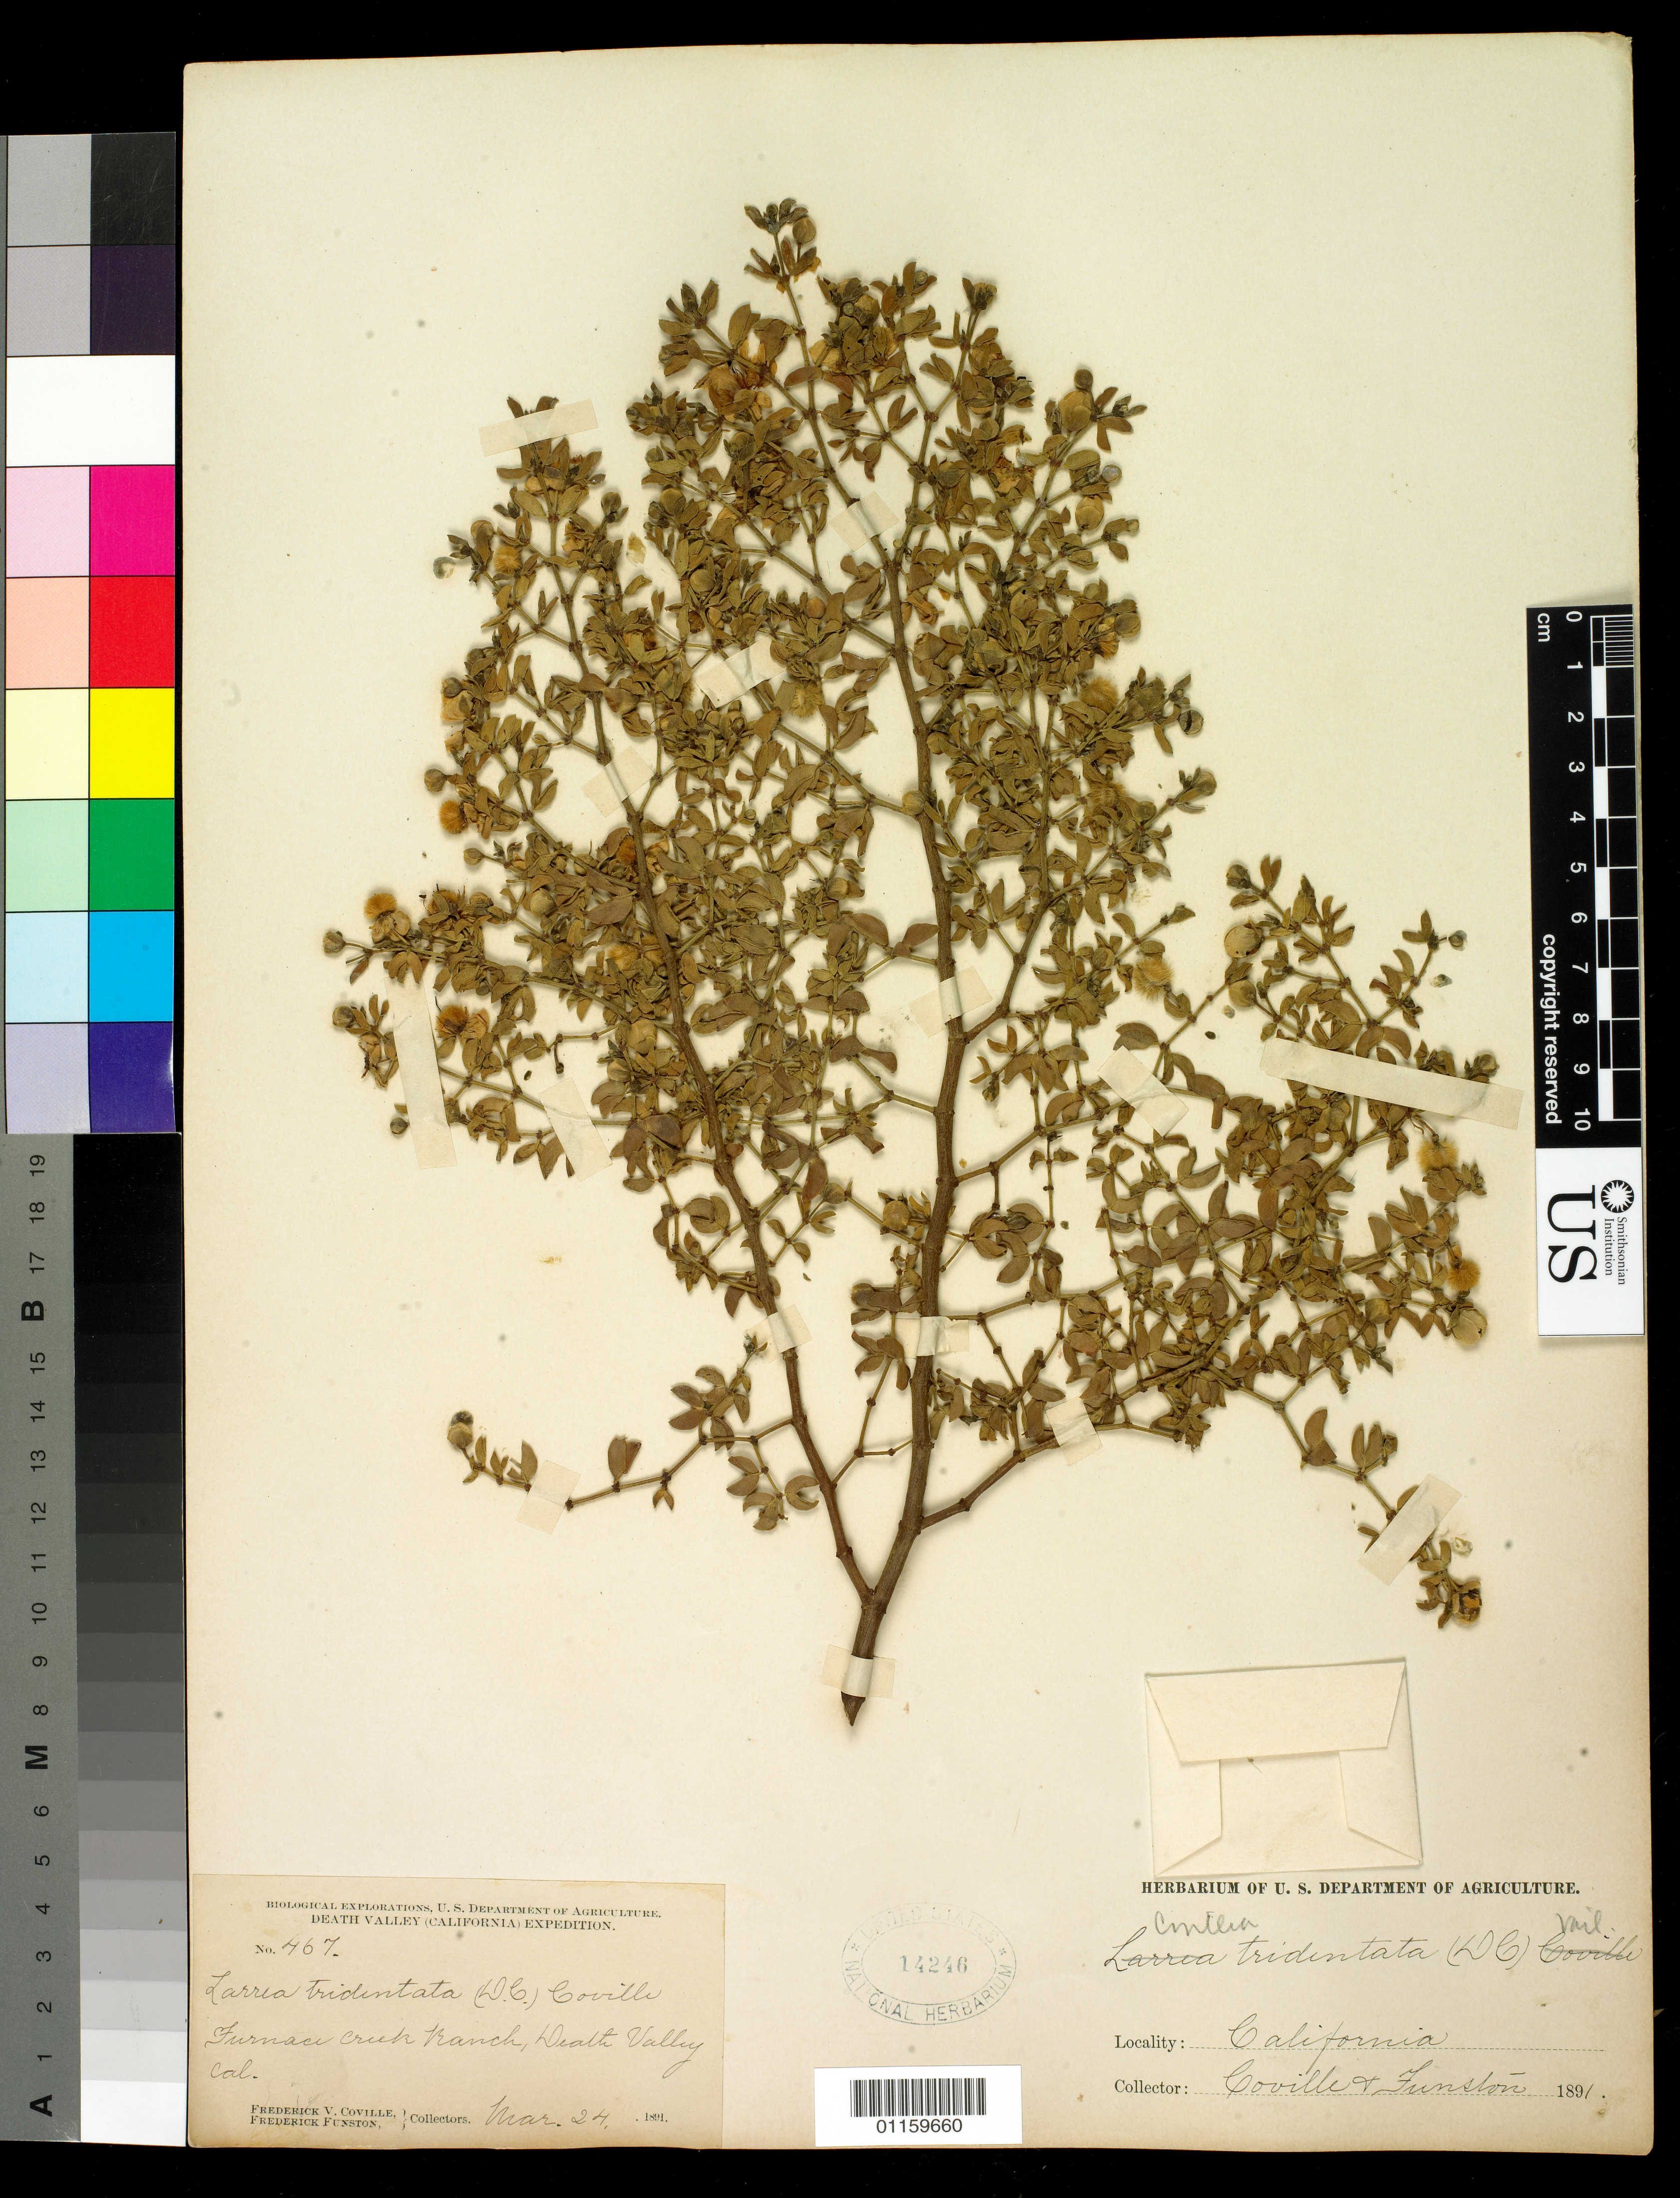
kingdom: Plantae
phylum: Tracheophyta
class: Magnoliopsida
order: Zygophyllales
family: Zygophyllaceae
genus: Larrea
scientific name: Larrea tridentata var. tridentata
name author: (Sessé & Moc. ex DC.) Coville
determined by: Strong, M. T., (US), Smithsonian Institution - National Museum of Natural History (UNITED STATES)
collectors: F. V. Coville & F. Funston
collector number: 467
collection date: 1891-03-24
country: United States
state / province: California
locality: Furnau Creek Ranch.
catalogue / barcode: US 14246